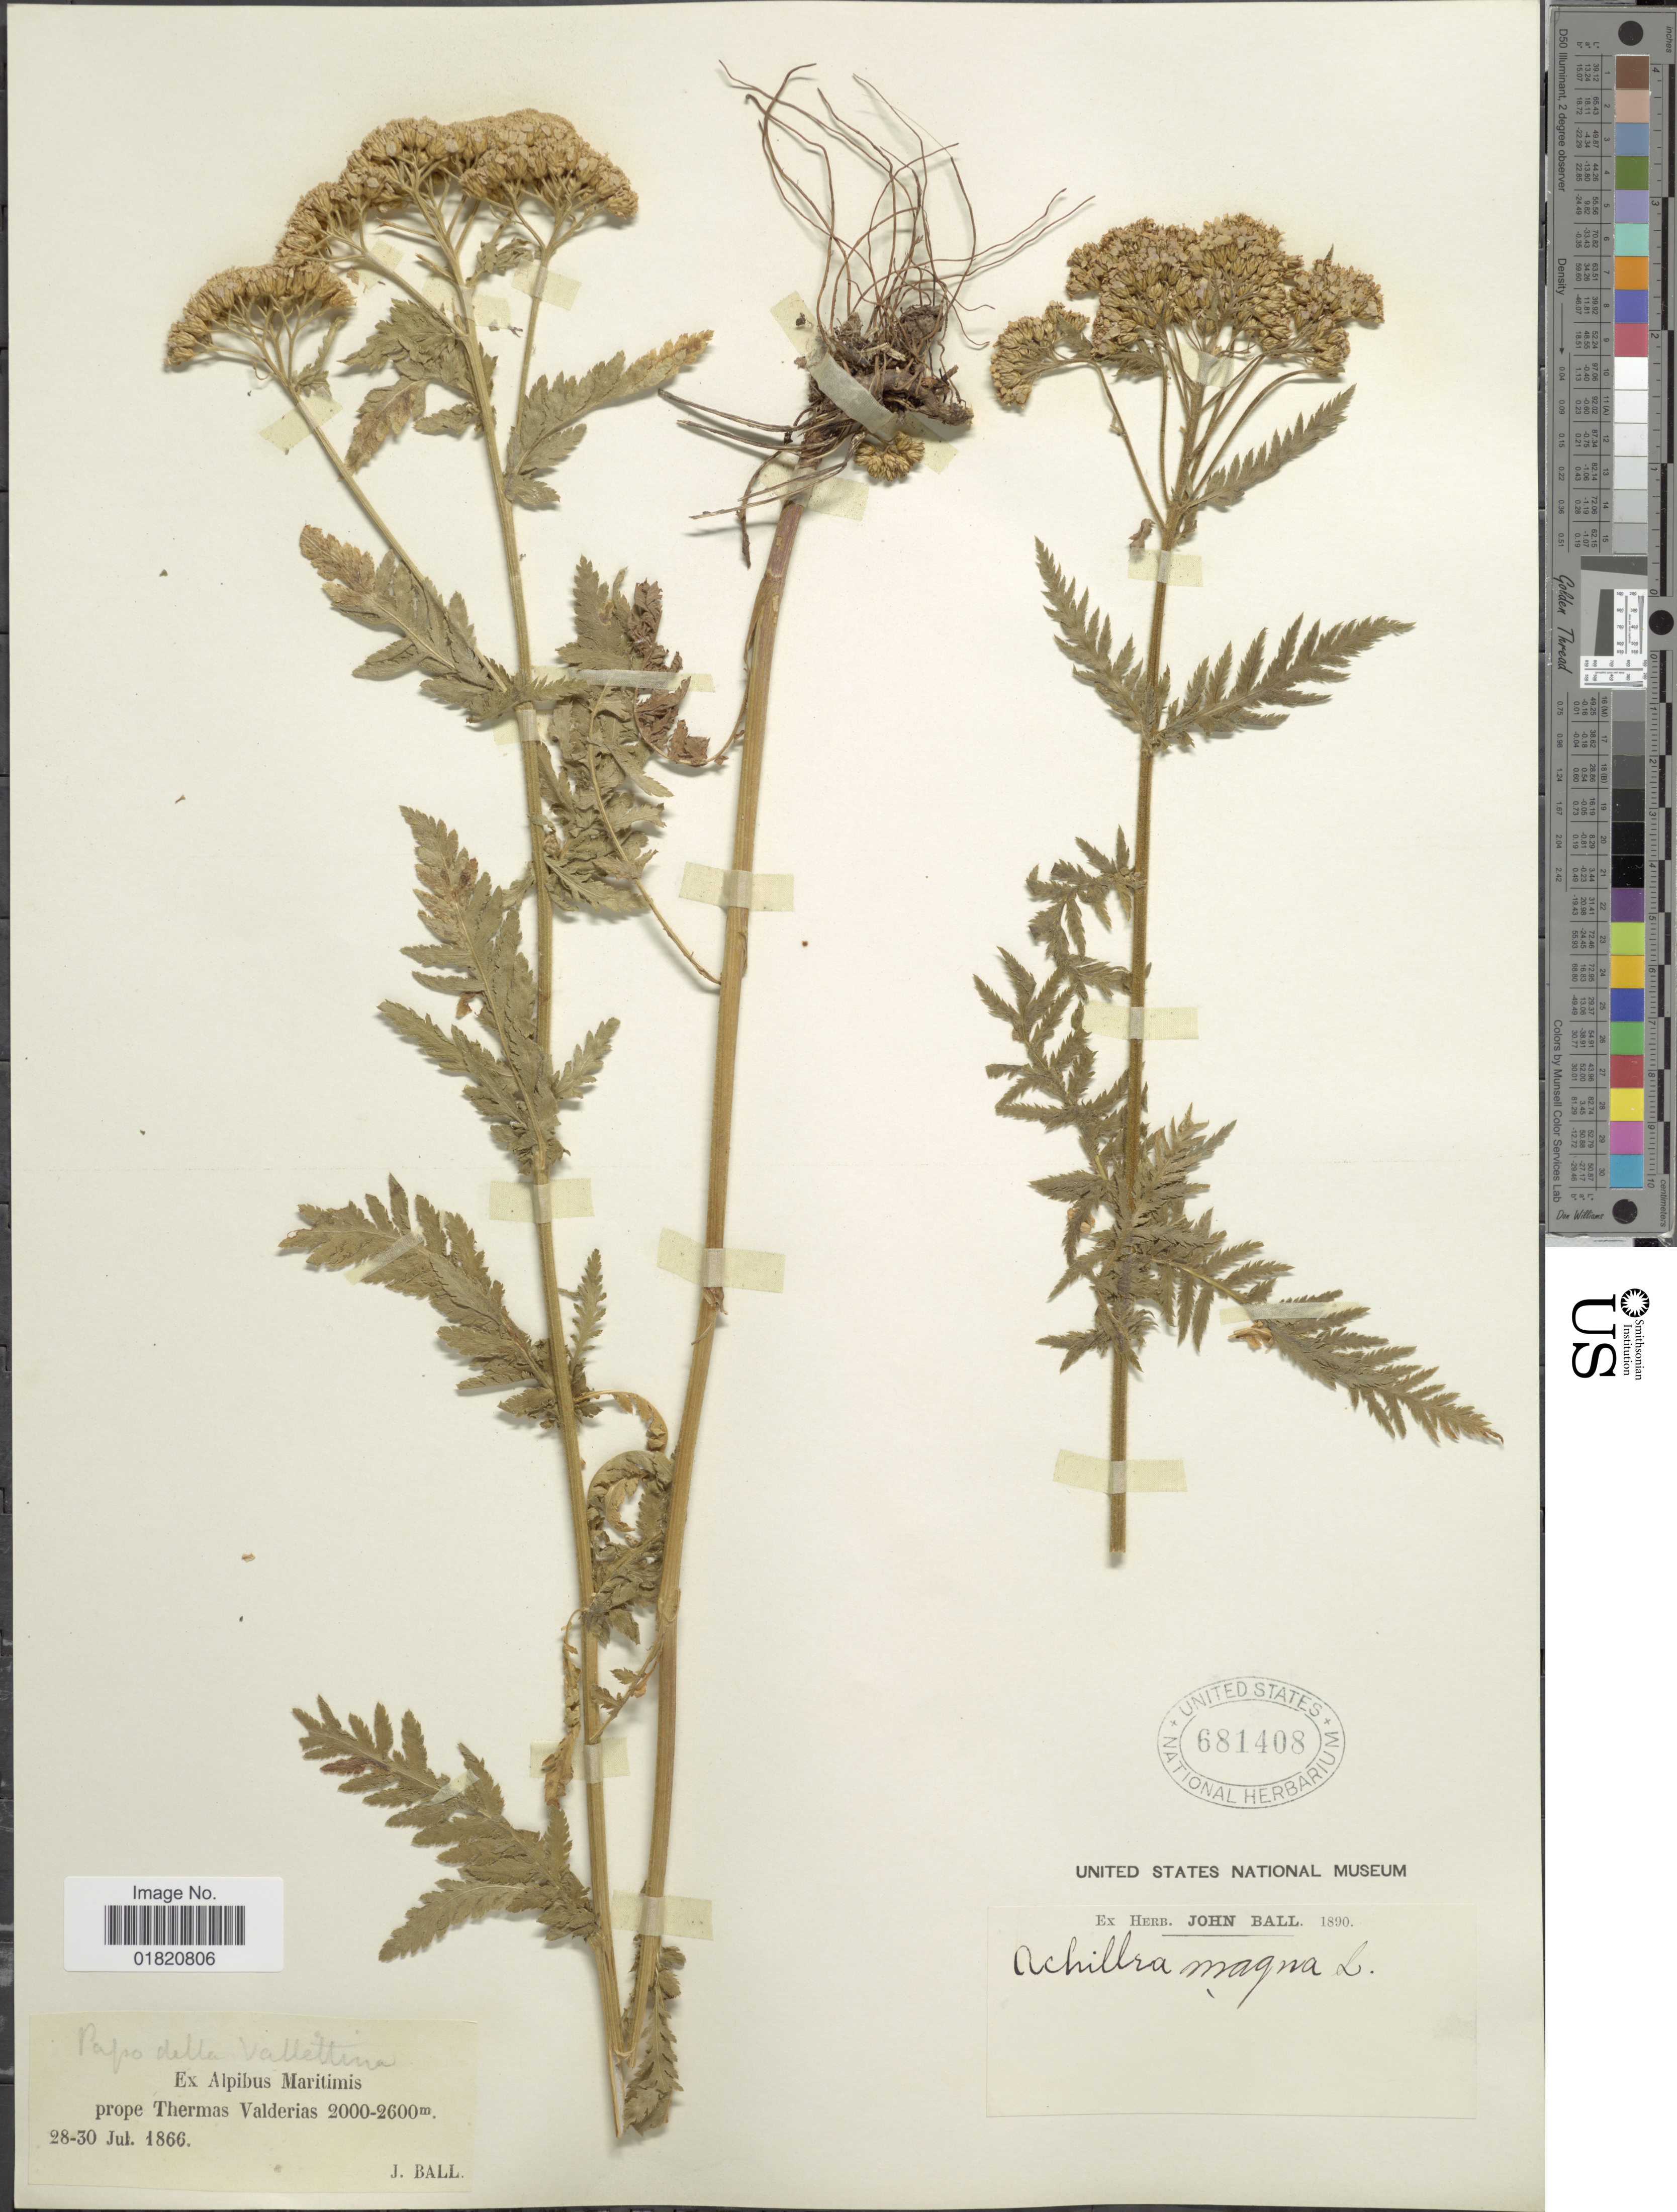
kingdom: Plantae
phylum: Tracheophyta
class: Magnoliopsida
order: Asterales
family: Asteraceae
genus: Achillea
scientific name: Achillea magna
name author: L.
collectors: J. Ball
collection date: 1866-07-28/1866-07-30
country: Spain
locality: Prope Thermas Valderias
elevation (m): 2000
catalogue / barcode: US 681408